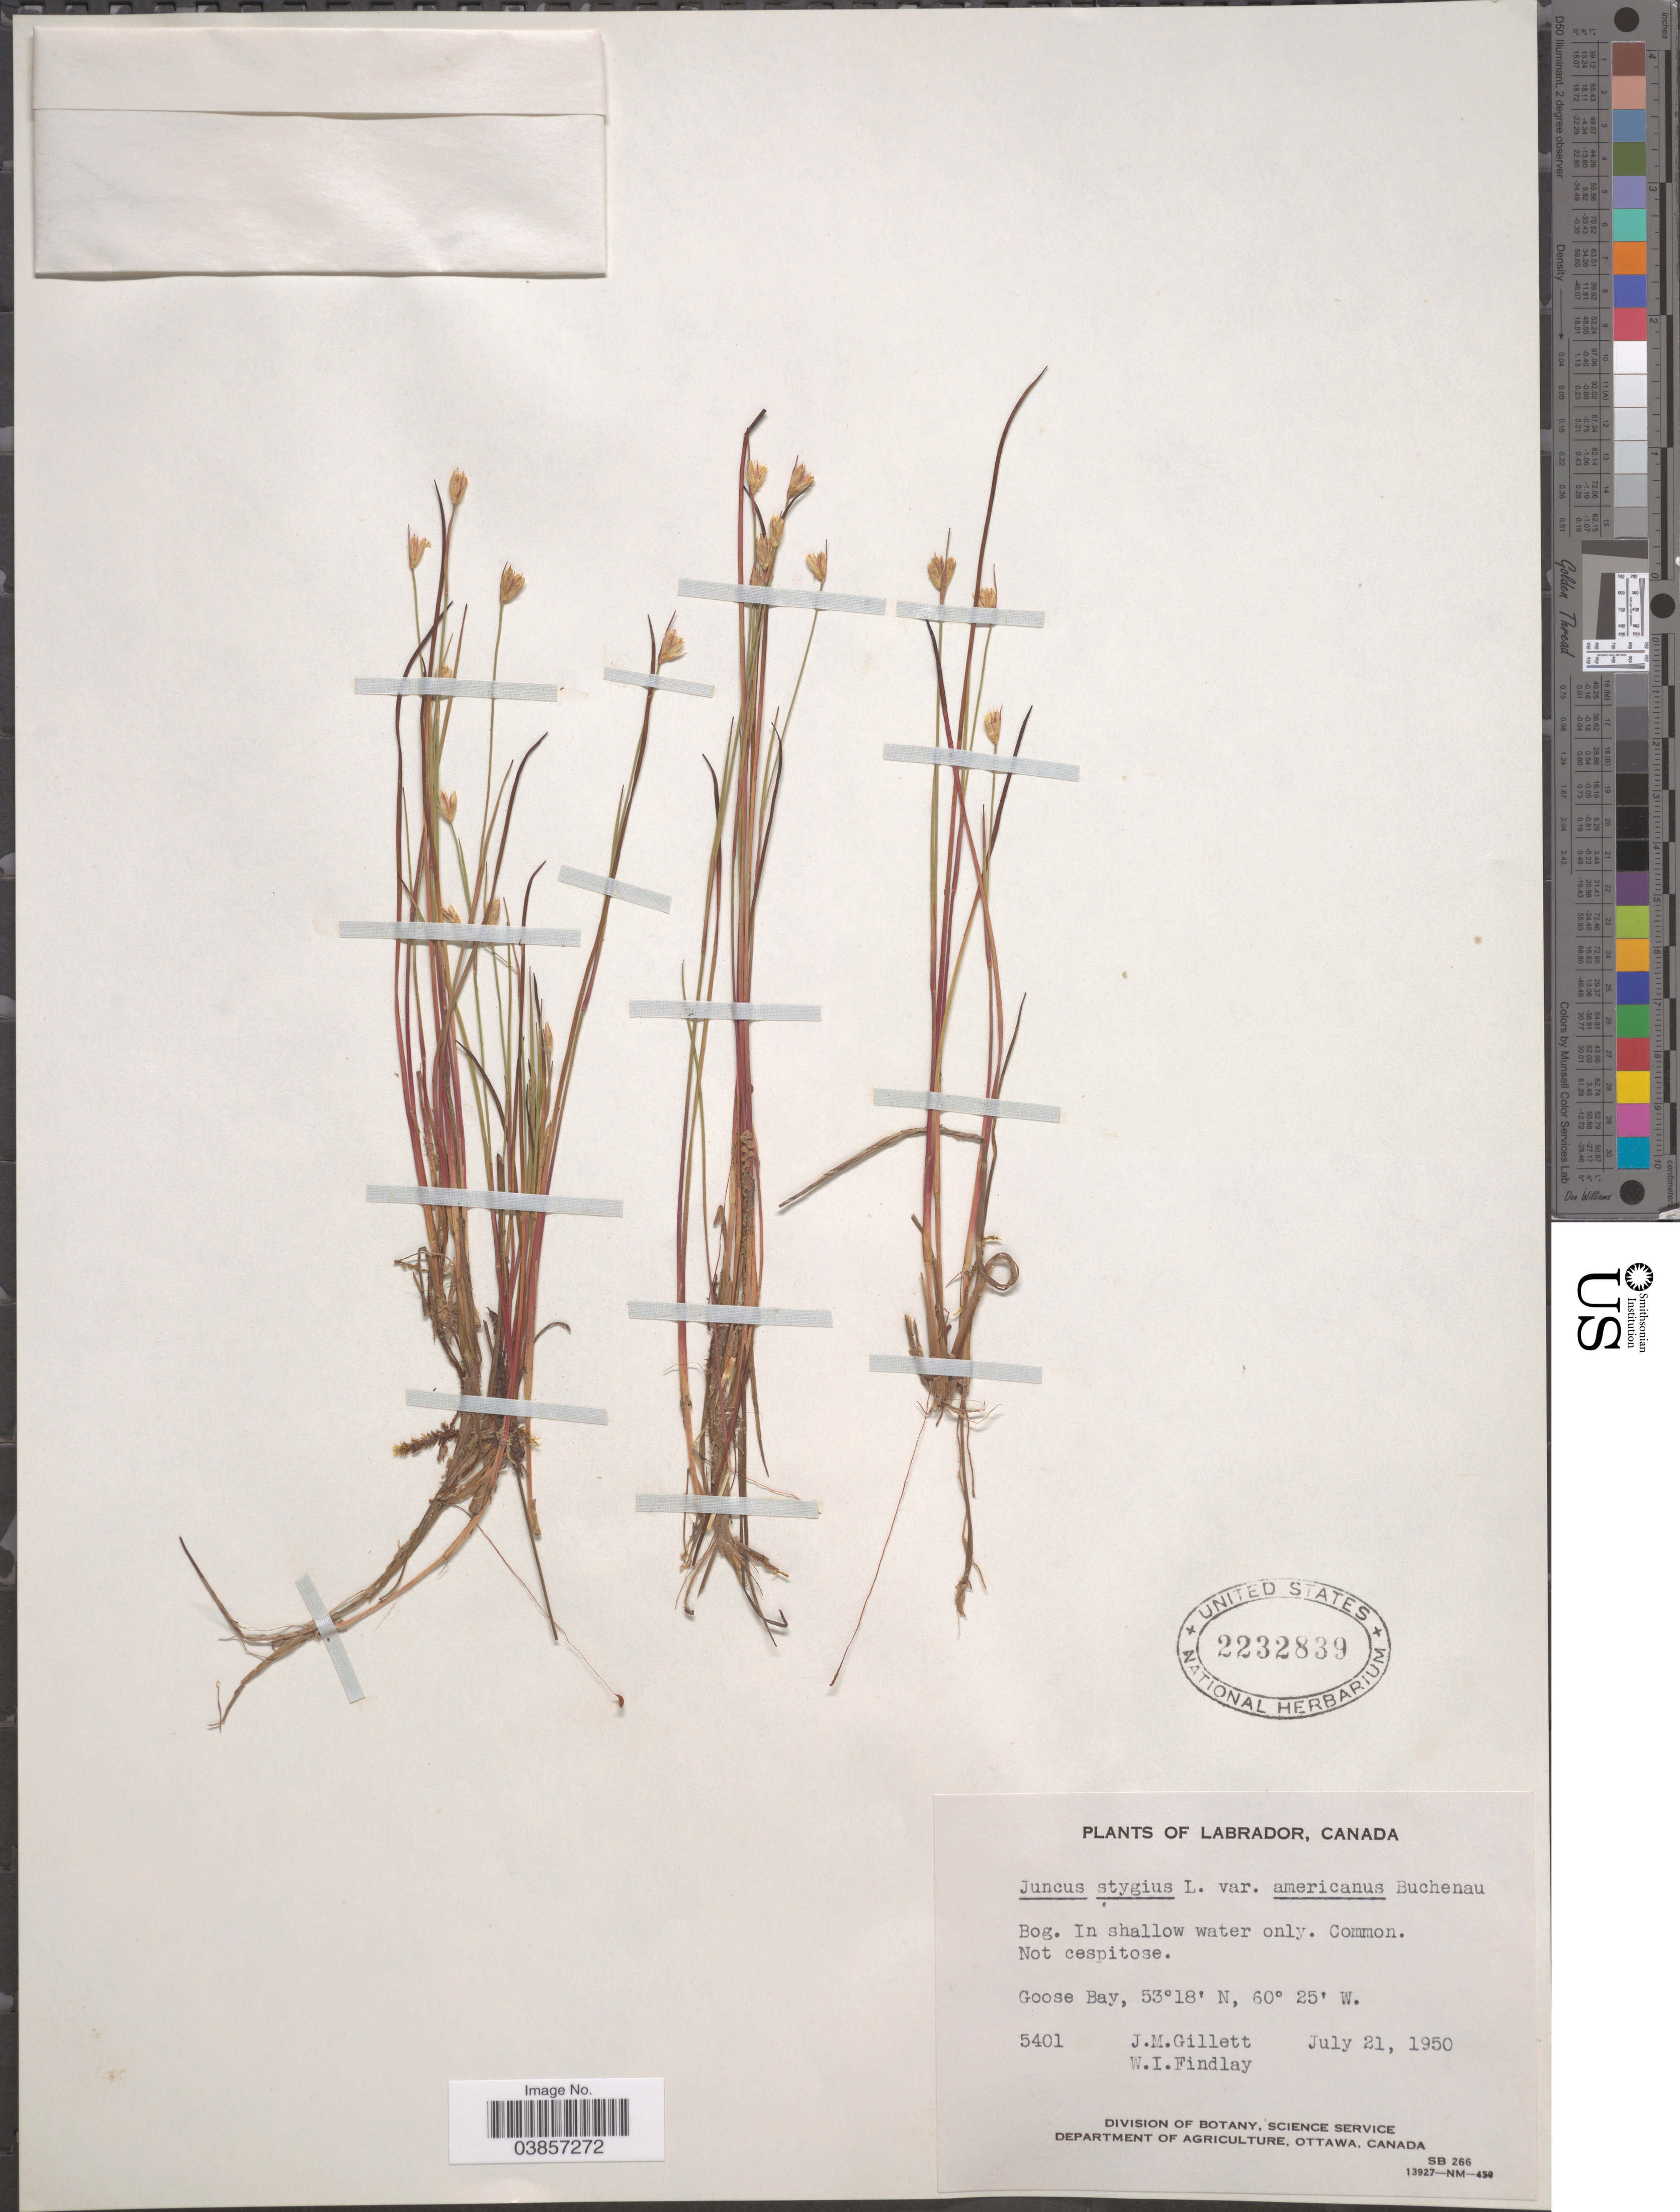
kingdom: Plantae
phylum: Tracheophyta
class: Liliopsida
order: Poales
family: Juncaceae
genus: Juncus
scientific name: Juncus stygius subsp. americanus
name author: (Buchenau) Hultén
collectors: J. M. Gillett & W. Findlay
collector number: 5401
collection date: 1950-07-21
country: Canada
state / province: Newfoundland and Labrador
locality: Labrador. Goose Bay.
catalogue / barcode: US 2232839